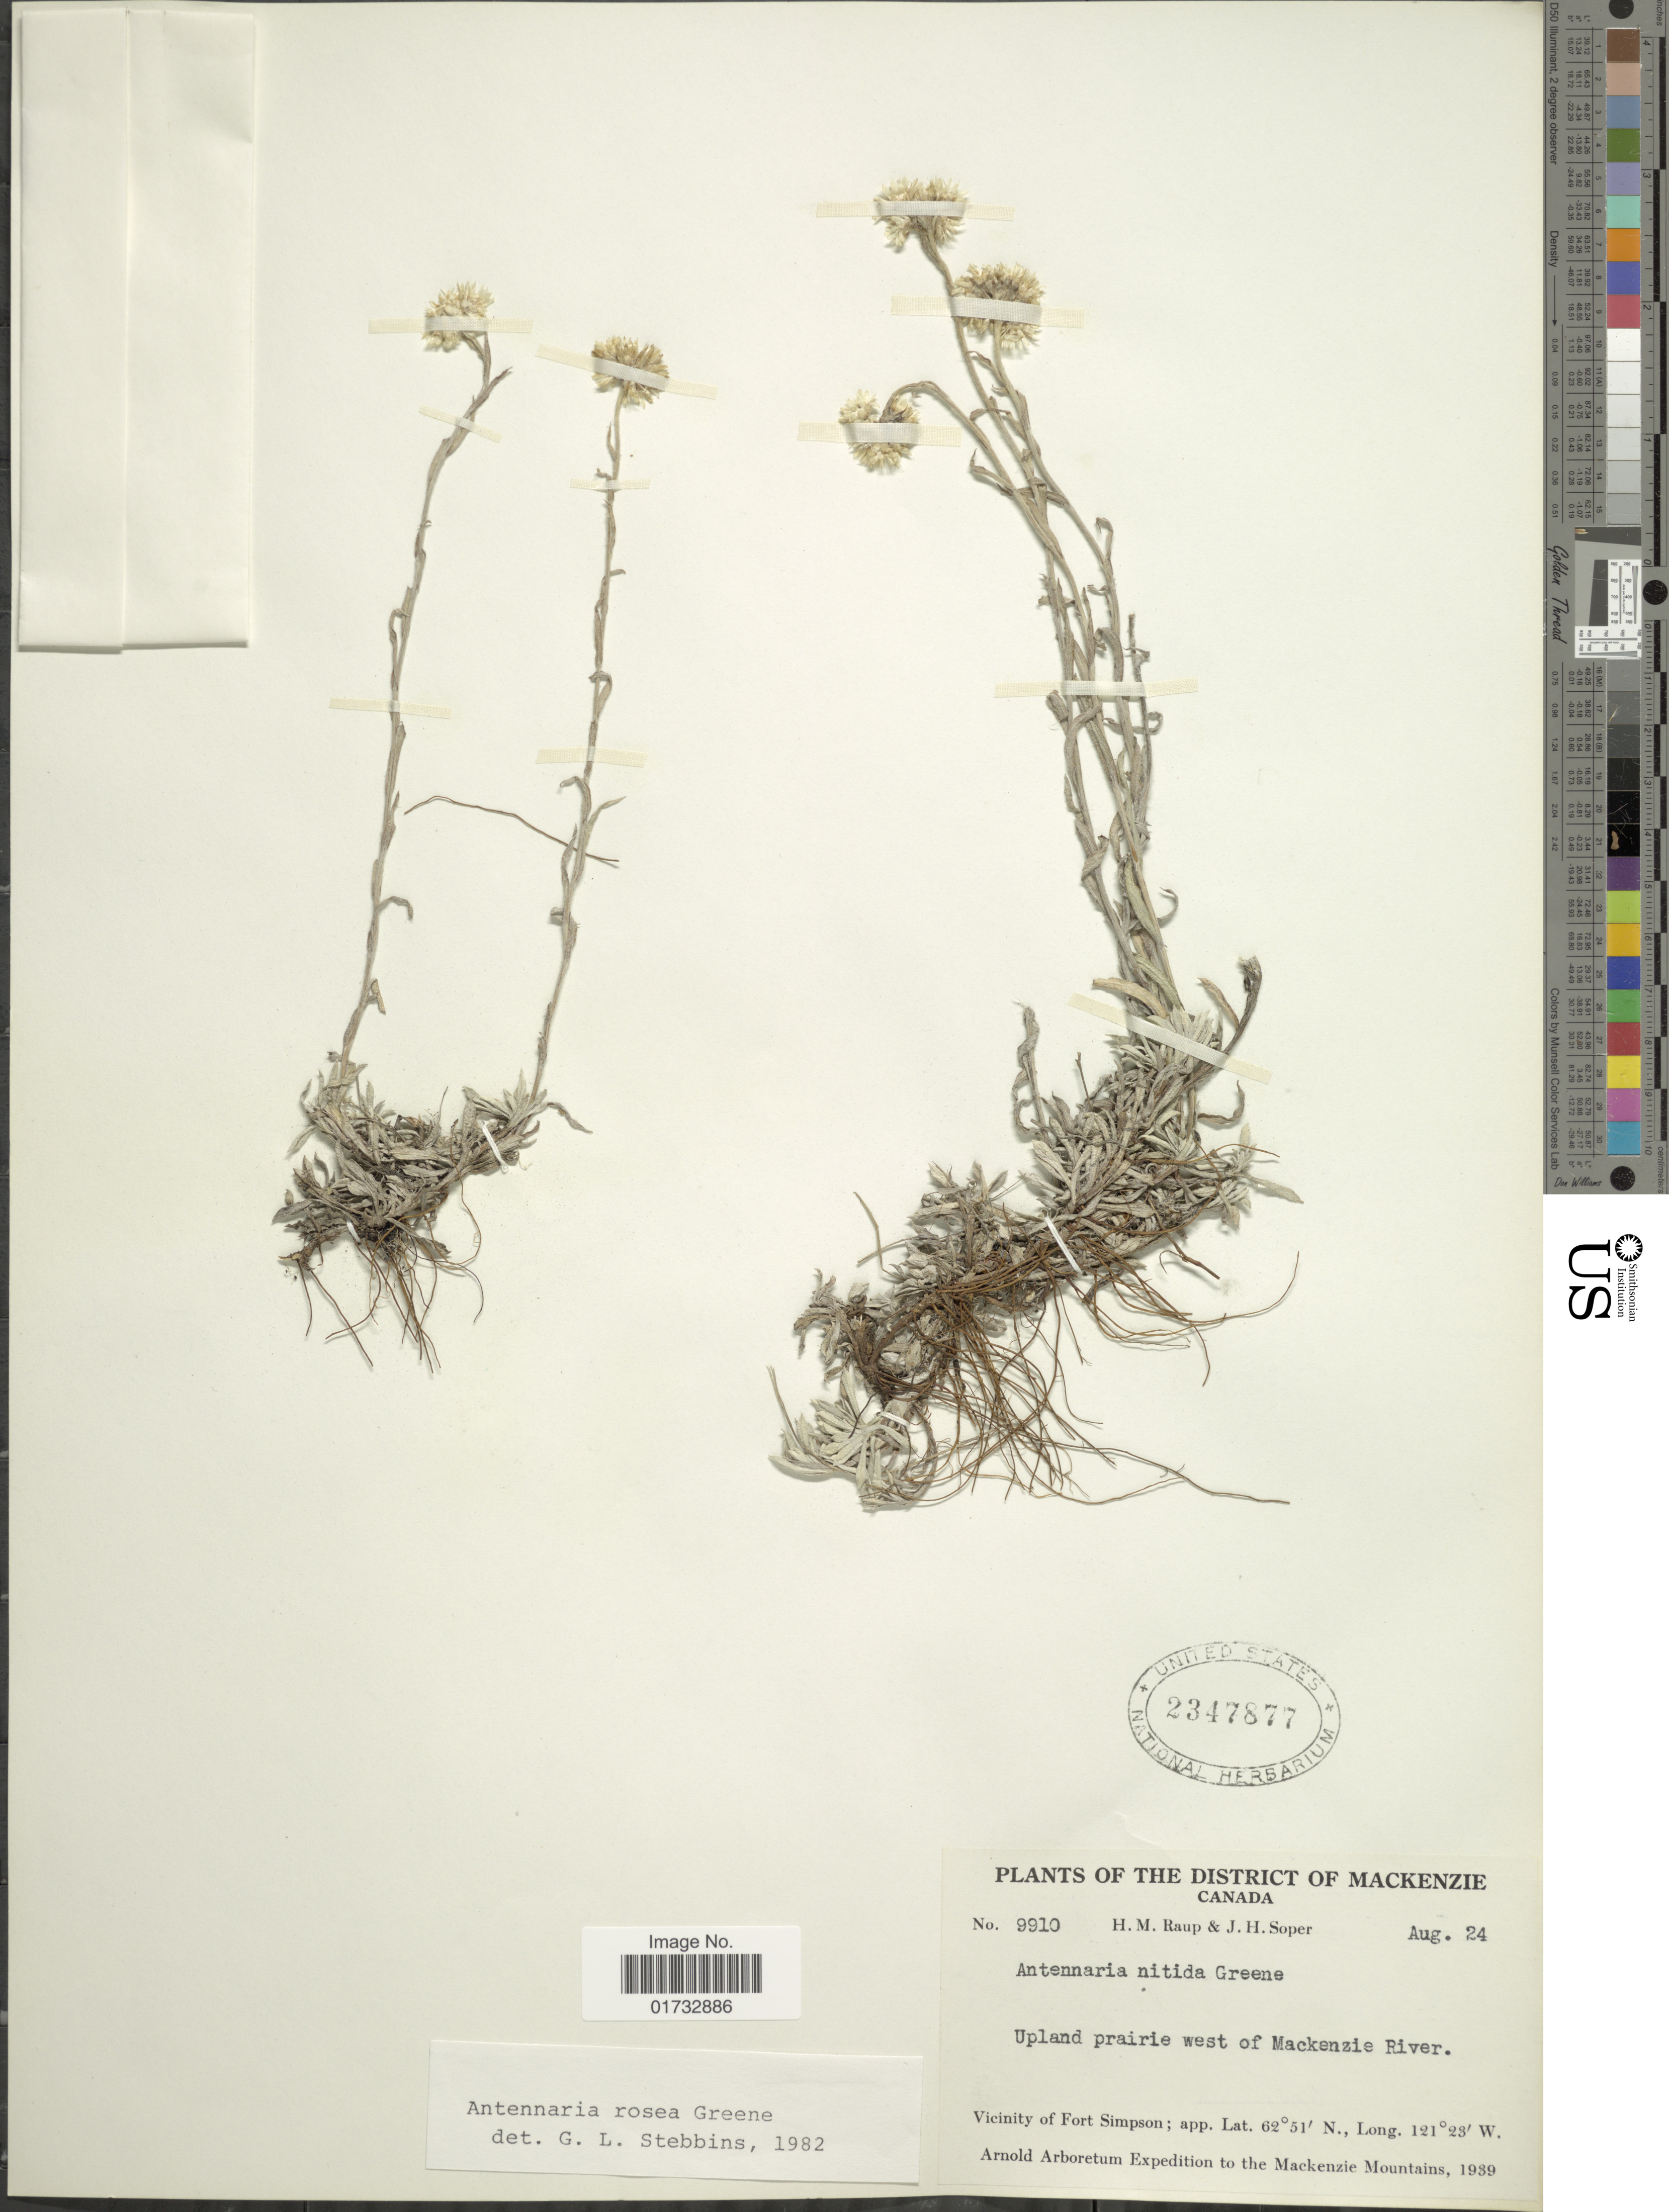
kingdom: Plantae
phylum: Tracheophyta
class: Magnoliopsida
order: Asterales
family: Asteraceae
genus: Antennaria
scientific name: Antennaria rosea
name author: Greene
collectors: H. Raup & J. H. Soper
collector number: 9910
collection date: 1939-08-24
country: Canada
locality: District of Mackenzie, upland prairie west of Mackenzie River, Vicinity of Fort Simpson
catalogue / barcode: US 2347877